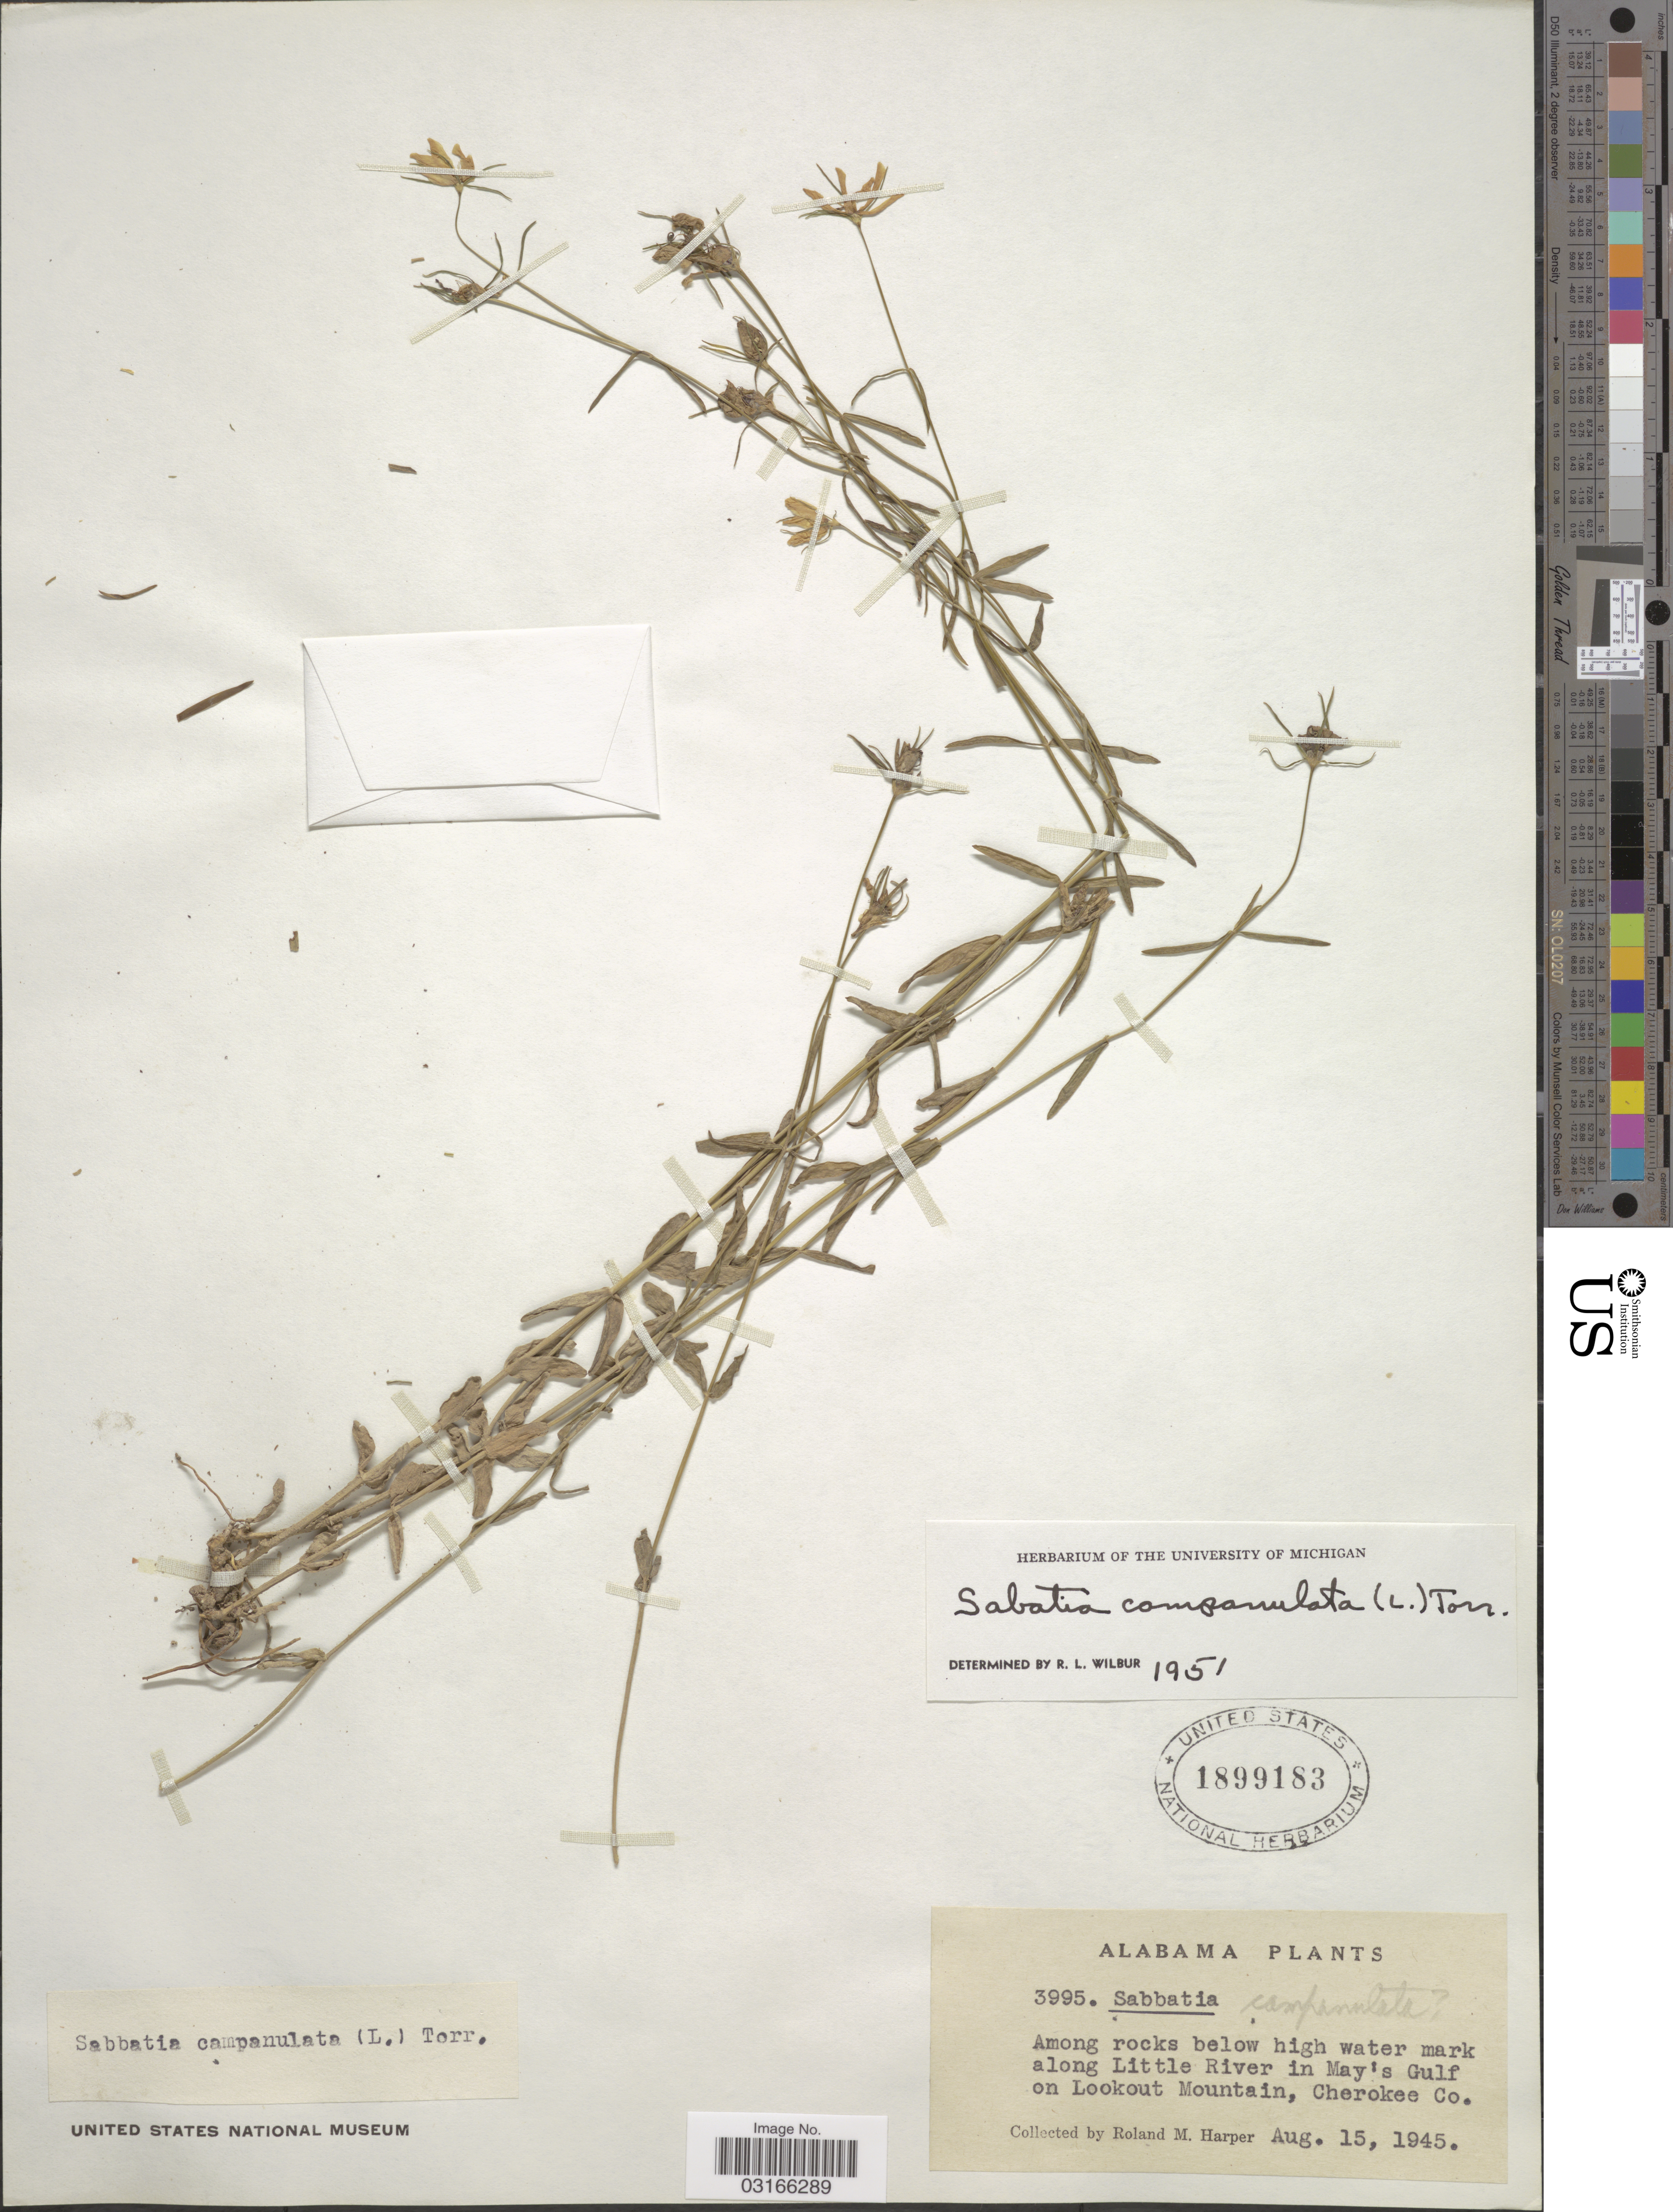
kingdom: Plantae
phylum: Tracheophyta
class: Magnoliopsida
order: Gentianales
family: Gentianaceae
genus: Sabatia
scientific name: Sabatia campanulata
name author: (L.) Torr.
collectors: R. M. Harper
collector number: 3995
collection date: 1945-08-15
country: United States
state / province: Alabama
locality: Among rocks below high water mark along Little River in May's Gulf on Lookout Mountain, Cherokee Co.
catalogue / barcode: US 1899183